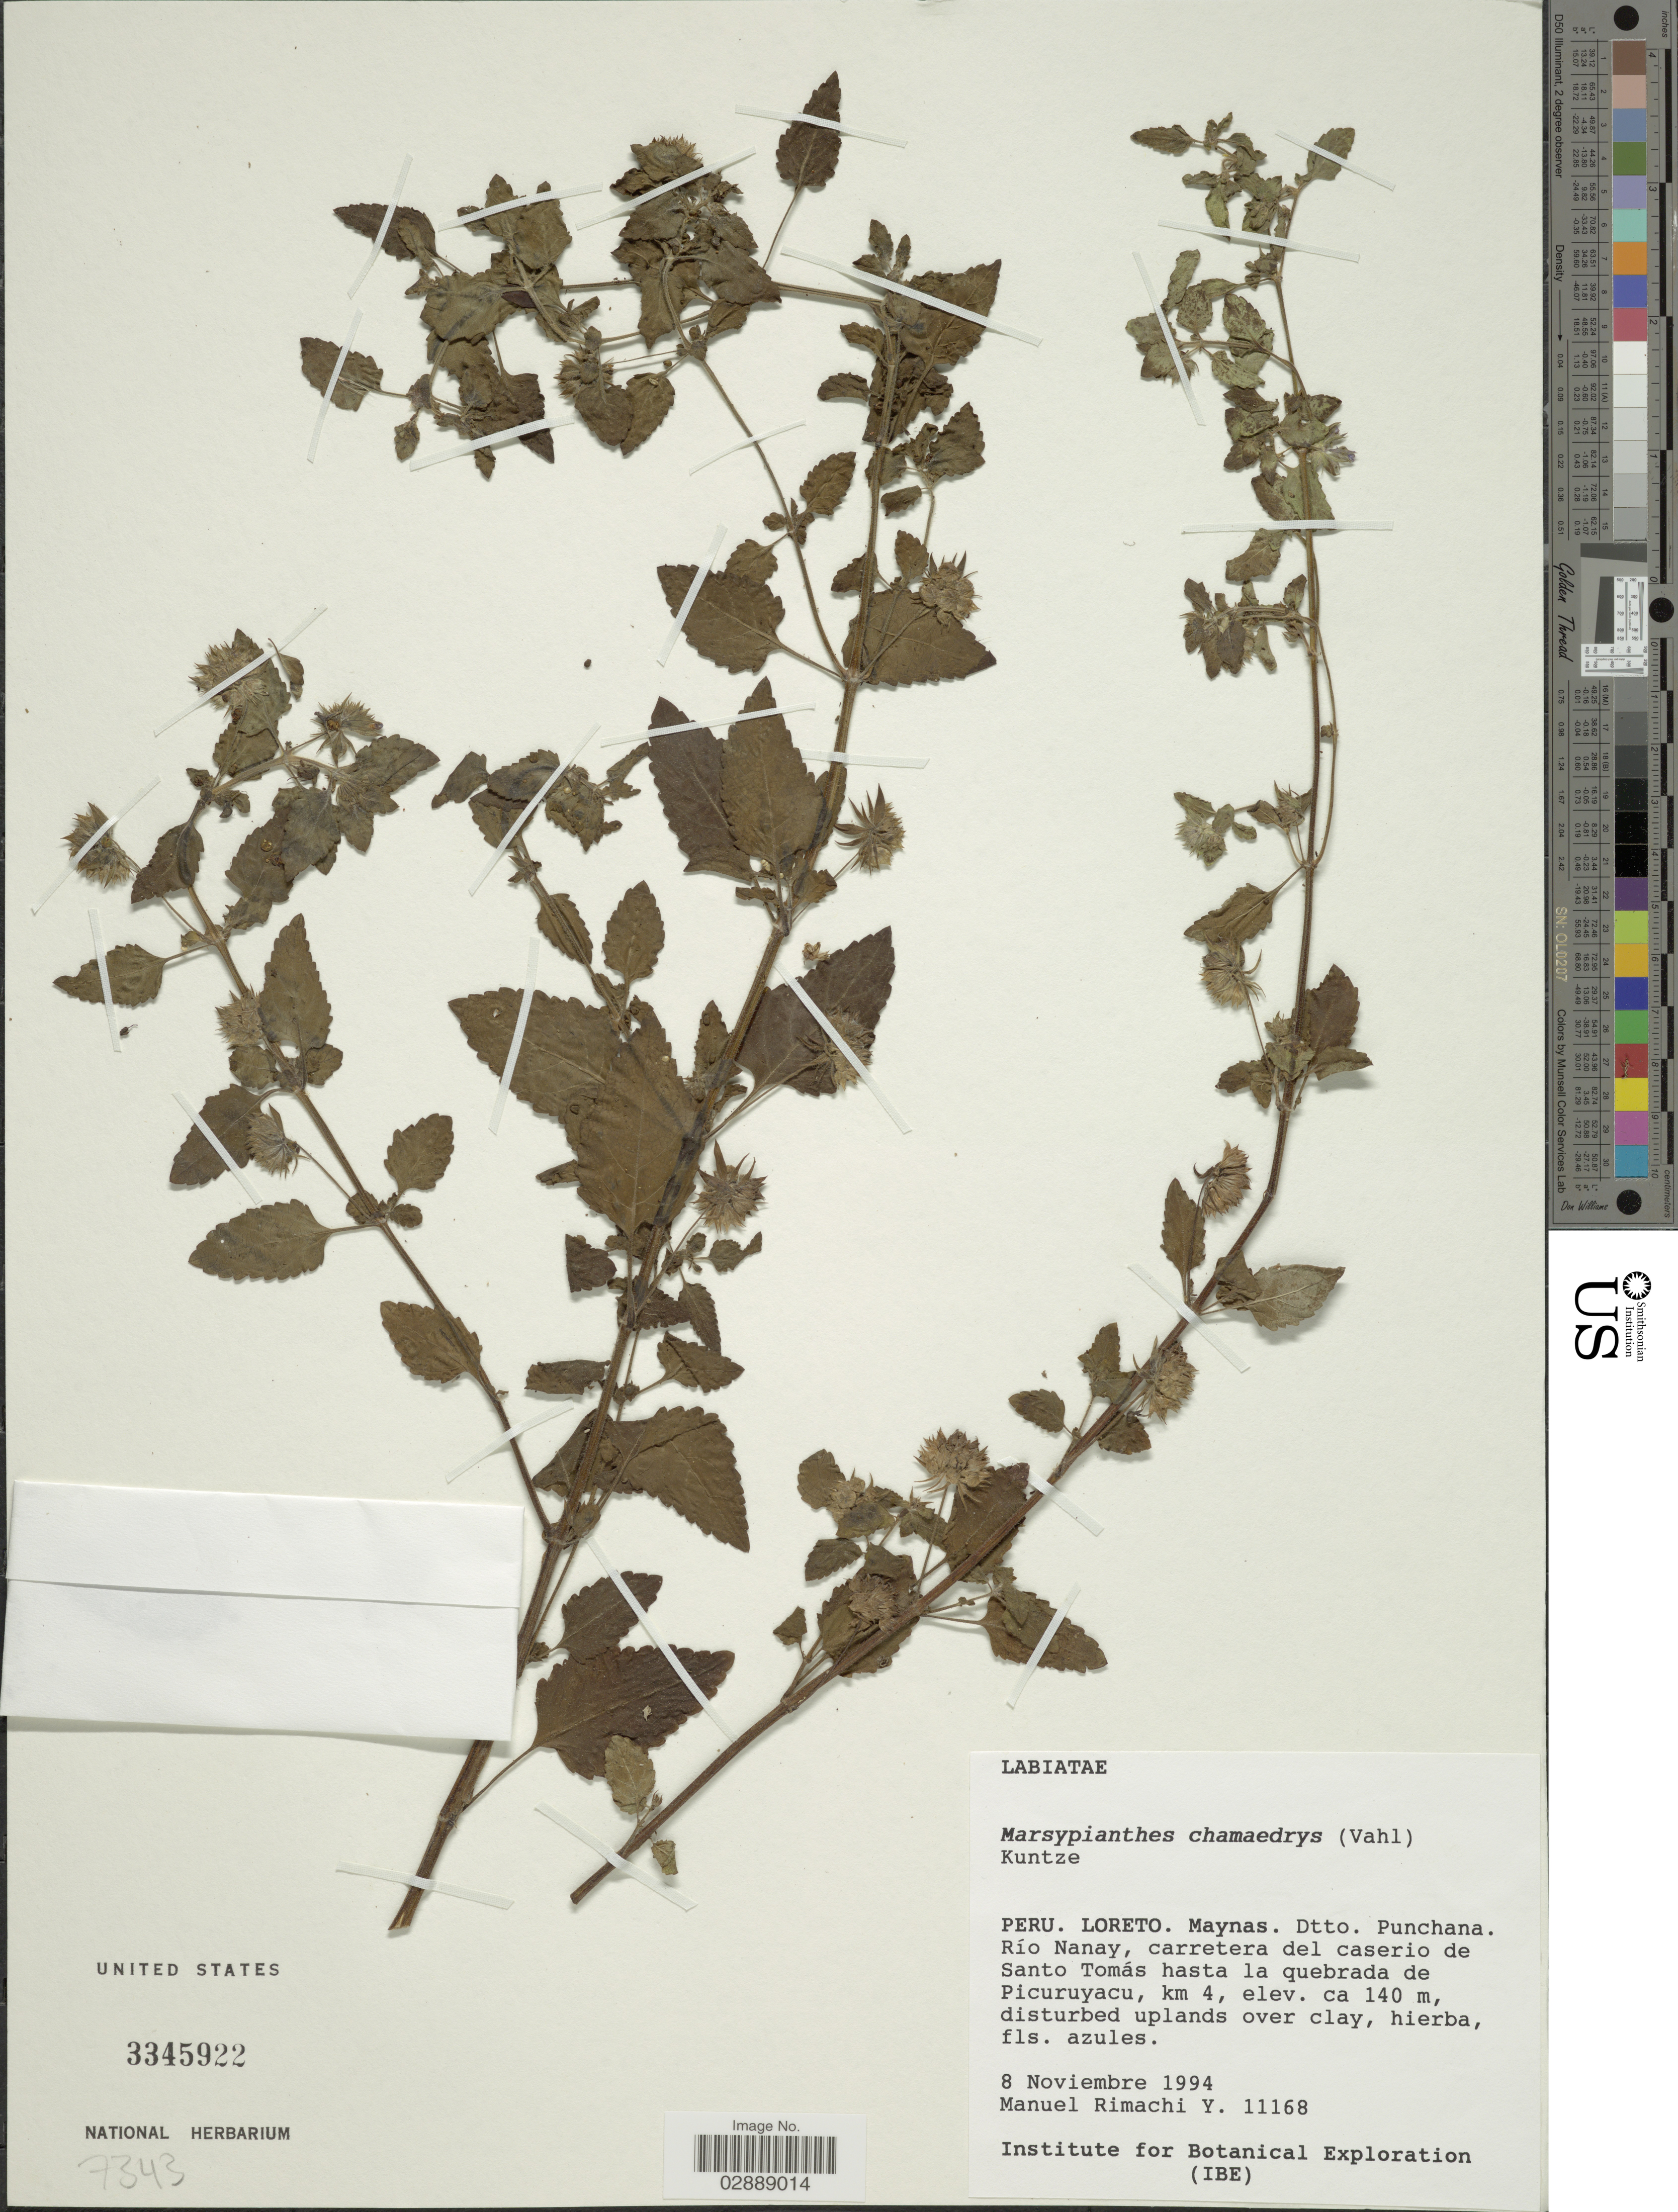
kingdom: Plantae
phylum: Tracheophyta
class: Magnoliopsida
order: Lamiales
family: Lamiaceae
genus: Marsypianthes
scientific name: Marsypianthes chamaedrys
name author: (Vahl) Kuntze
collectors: M. Rimachi Y.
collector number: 11168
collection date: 1994-11-08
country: Peru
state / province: Loreto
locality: Maynas. Dtto. Punchana. Río Nanay, carretera del caserio de Santo Tomás hasta la quebrada de Picuruyacu, km 4.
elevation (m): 140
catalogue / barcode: US 3345922